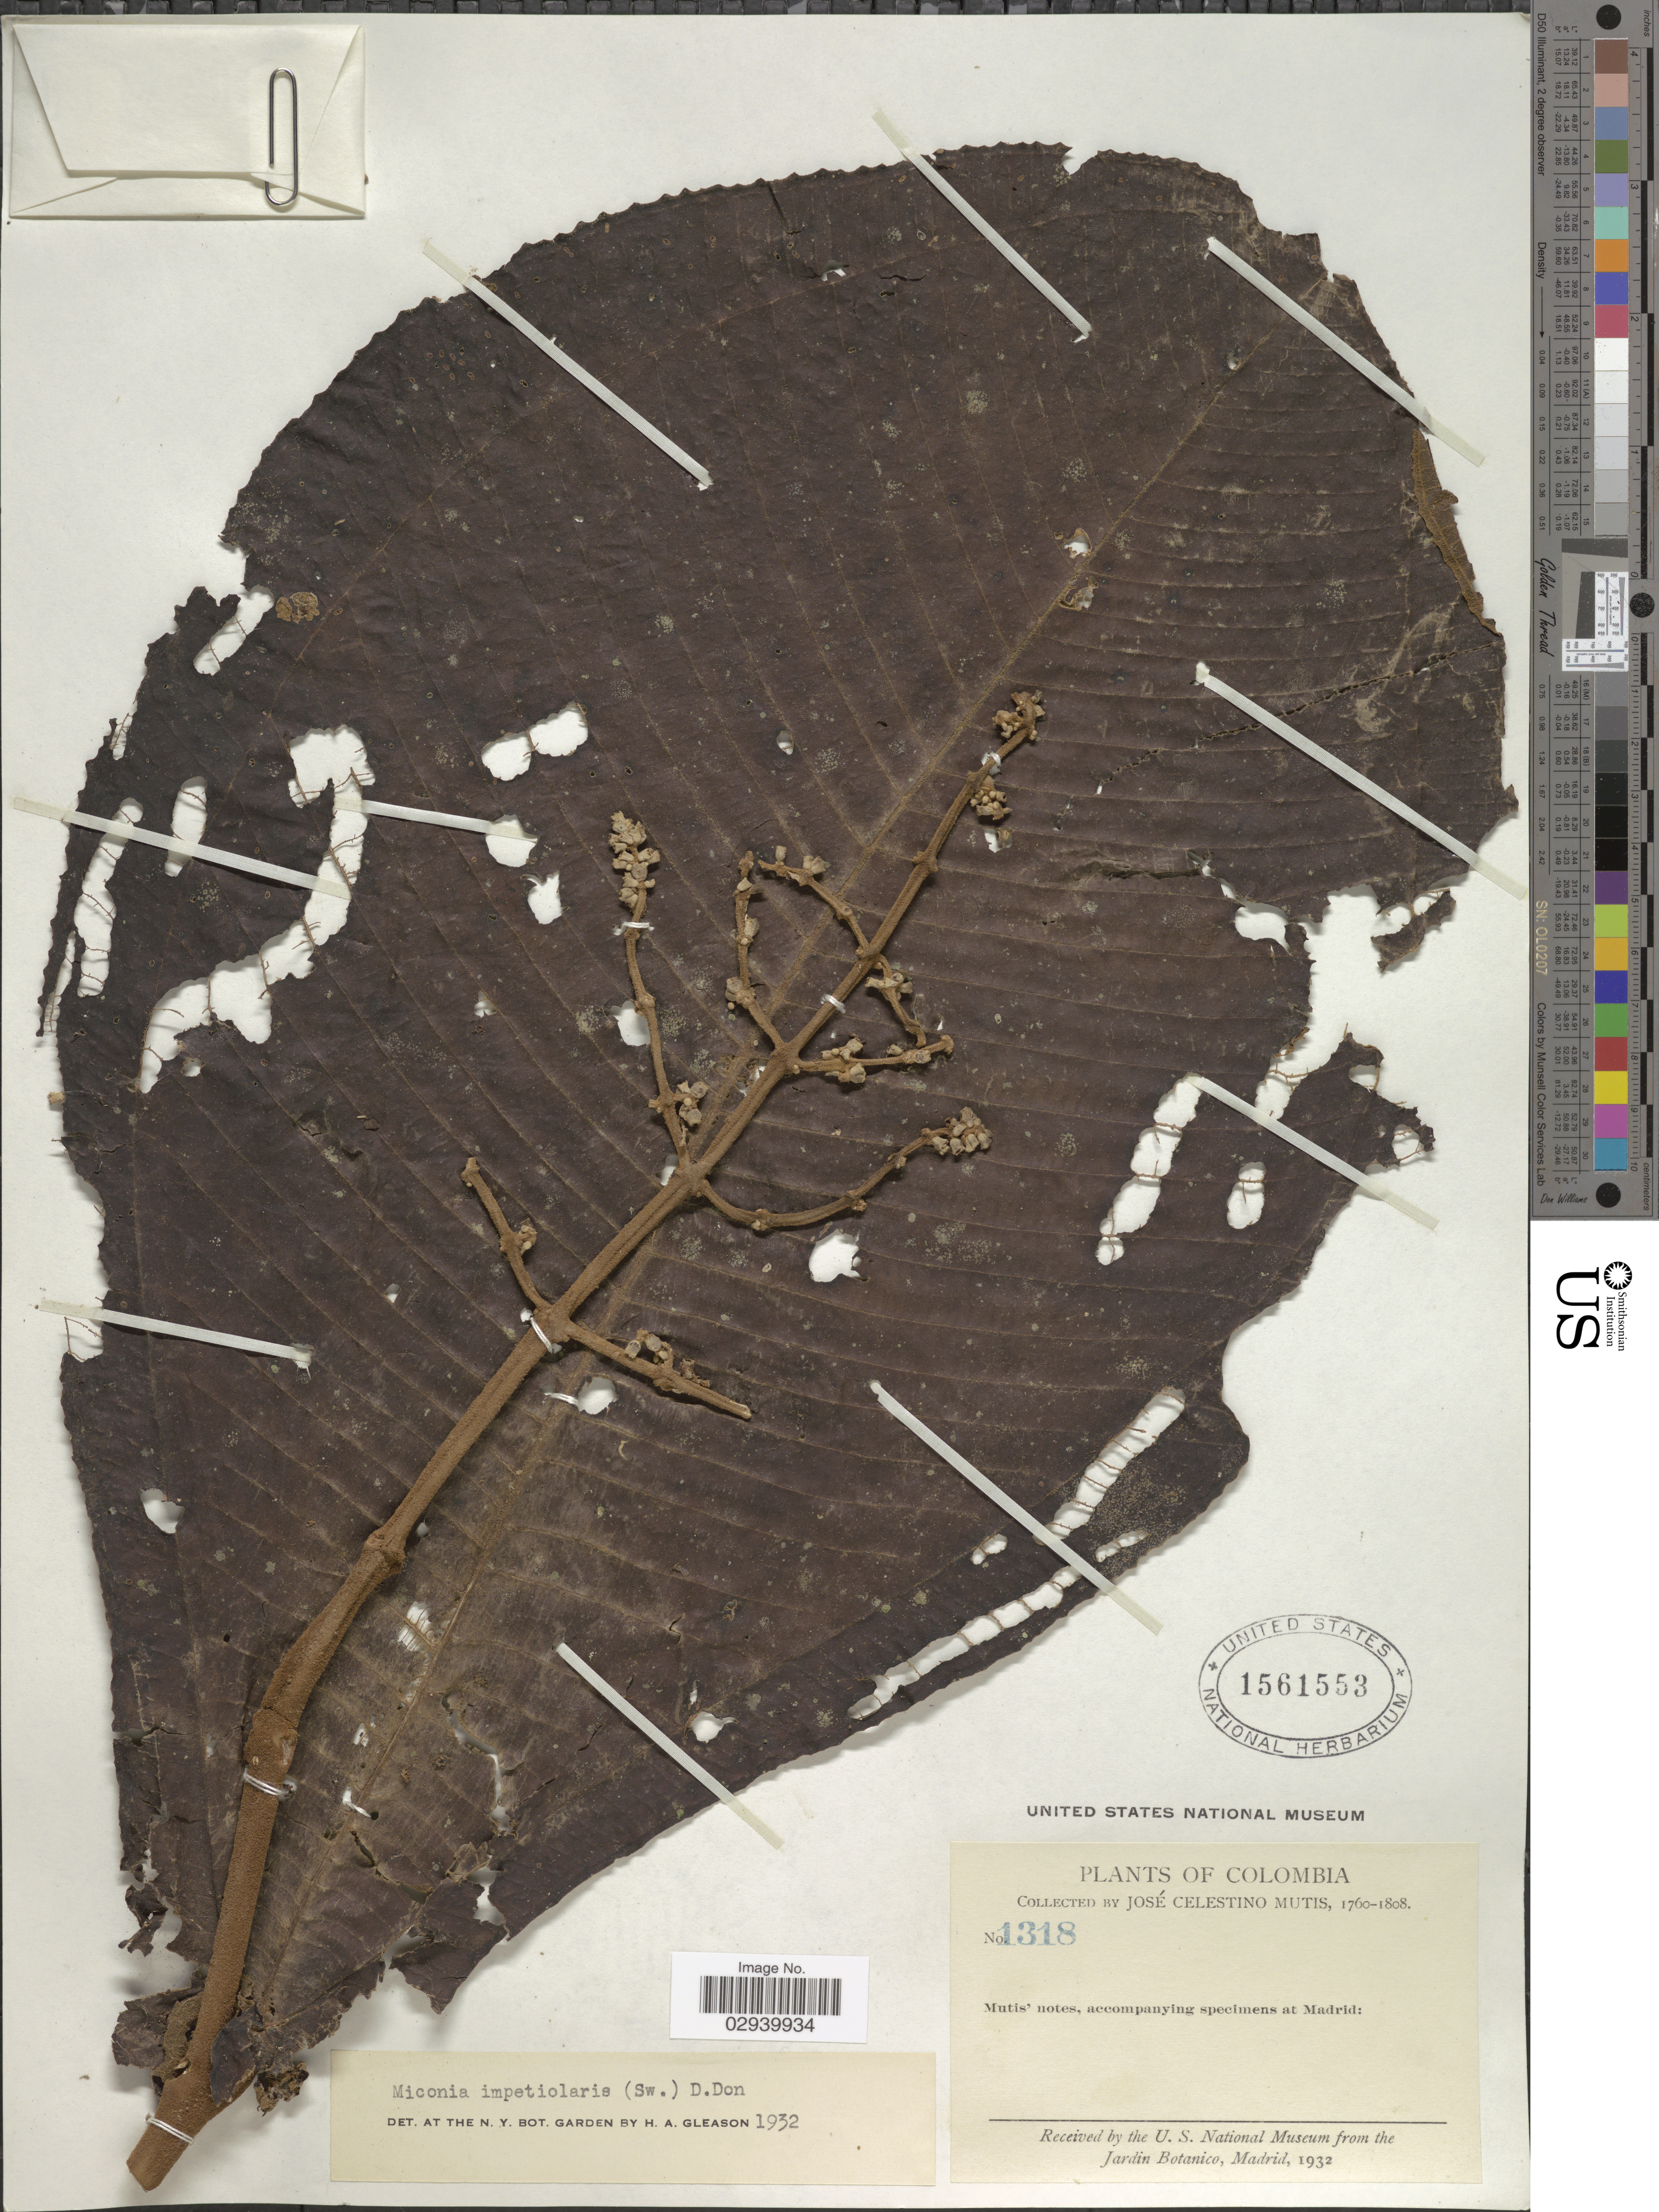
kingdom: Plantae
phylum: Tracheophyta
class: Magnoliopsida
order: Myrtales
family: Melastomataceae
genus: Miconia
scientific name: Miconia impetiolaris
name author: (Sw.) D. Don ex DC.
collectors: J. C. B. Mutis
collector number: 1318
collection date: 1760/1808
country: Colombia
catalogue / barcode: US 1561553